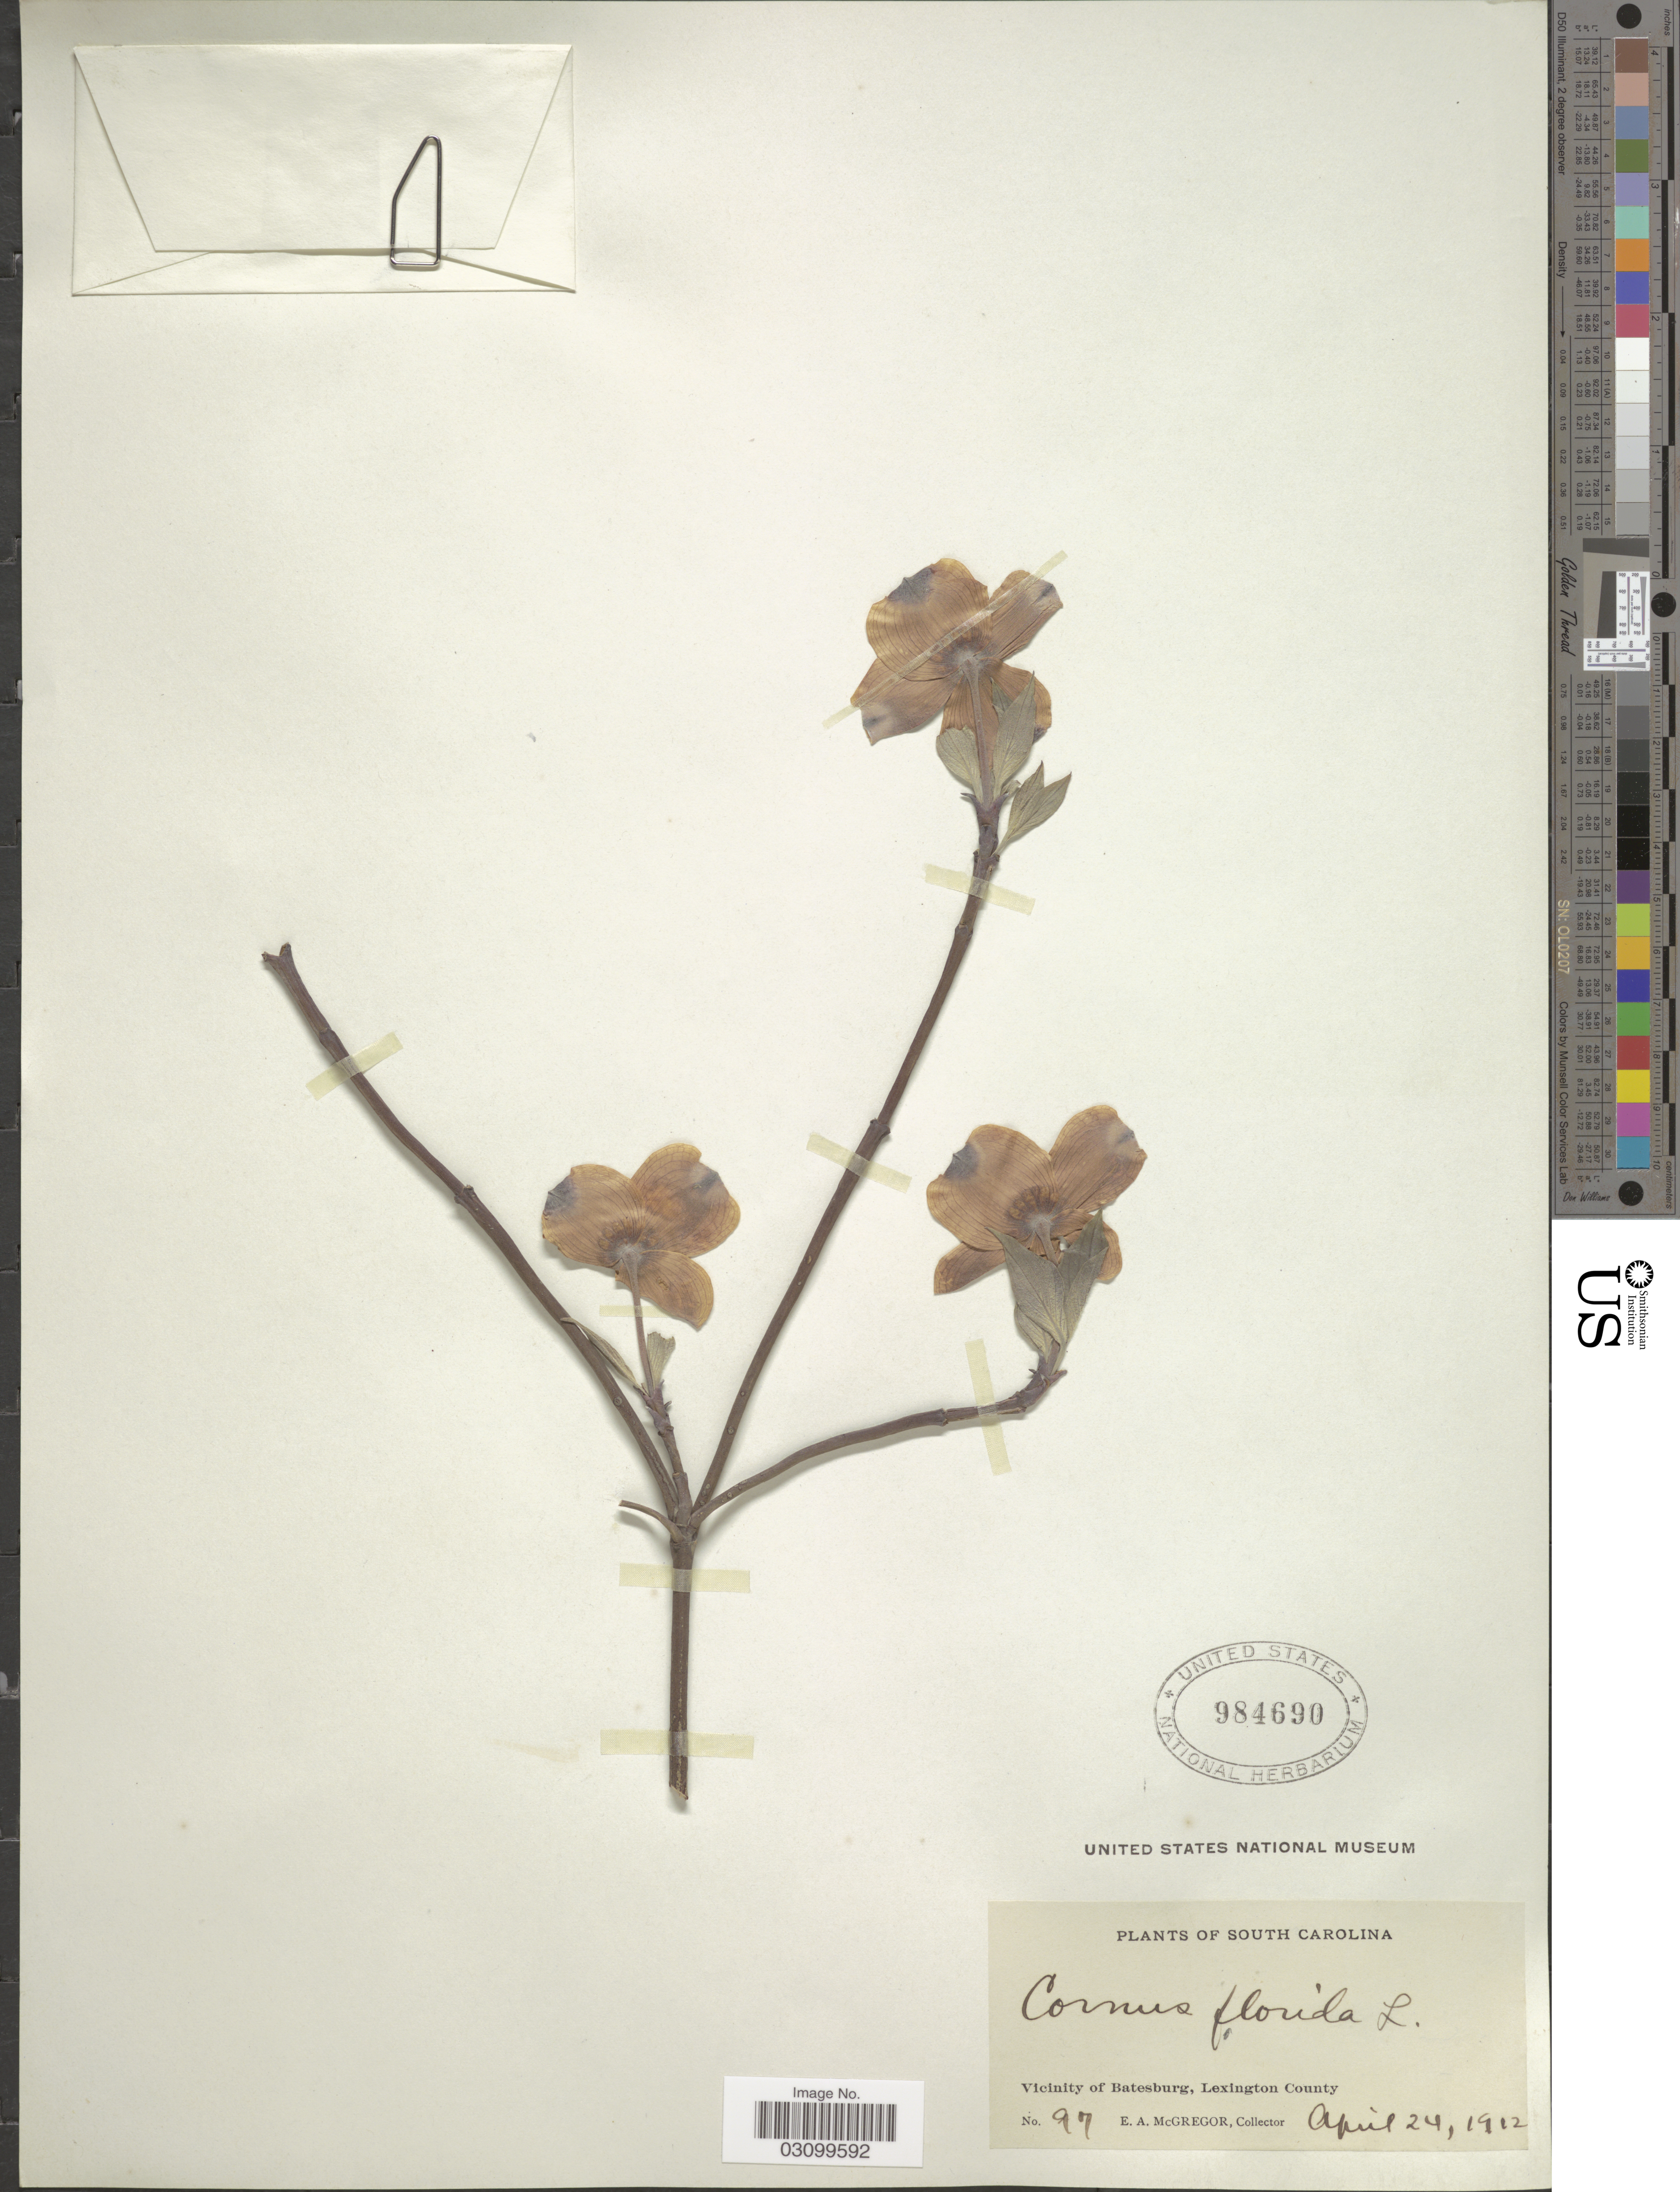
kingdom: Plantae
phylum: Tracheophyta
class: Magnoliopsida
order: Cornales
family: Cornaceae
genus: Cornus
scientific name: Cornus florida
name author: L.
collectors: E. A. McGregor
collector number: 97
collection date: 1912-04-24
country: United States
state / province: South Carolina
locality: Vicinity of Batesburg, Lexington County.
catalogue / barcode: US 984690